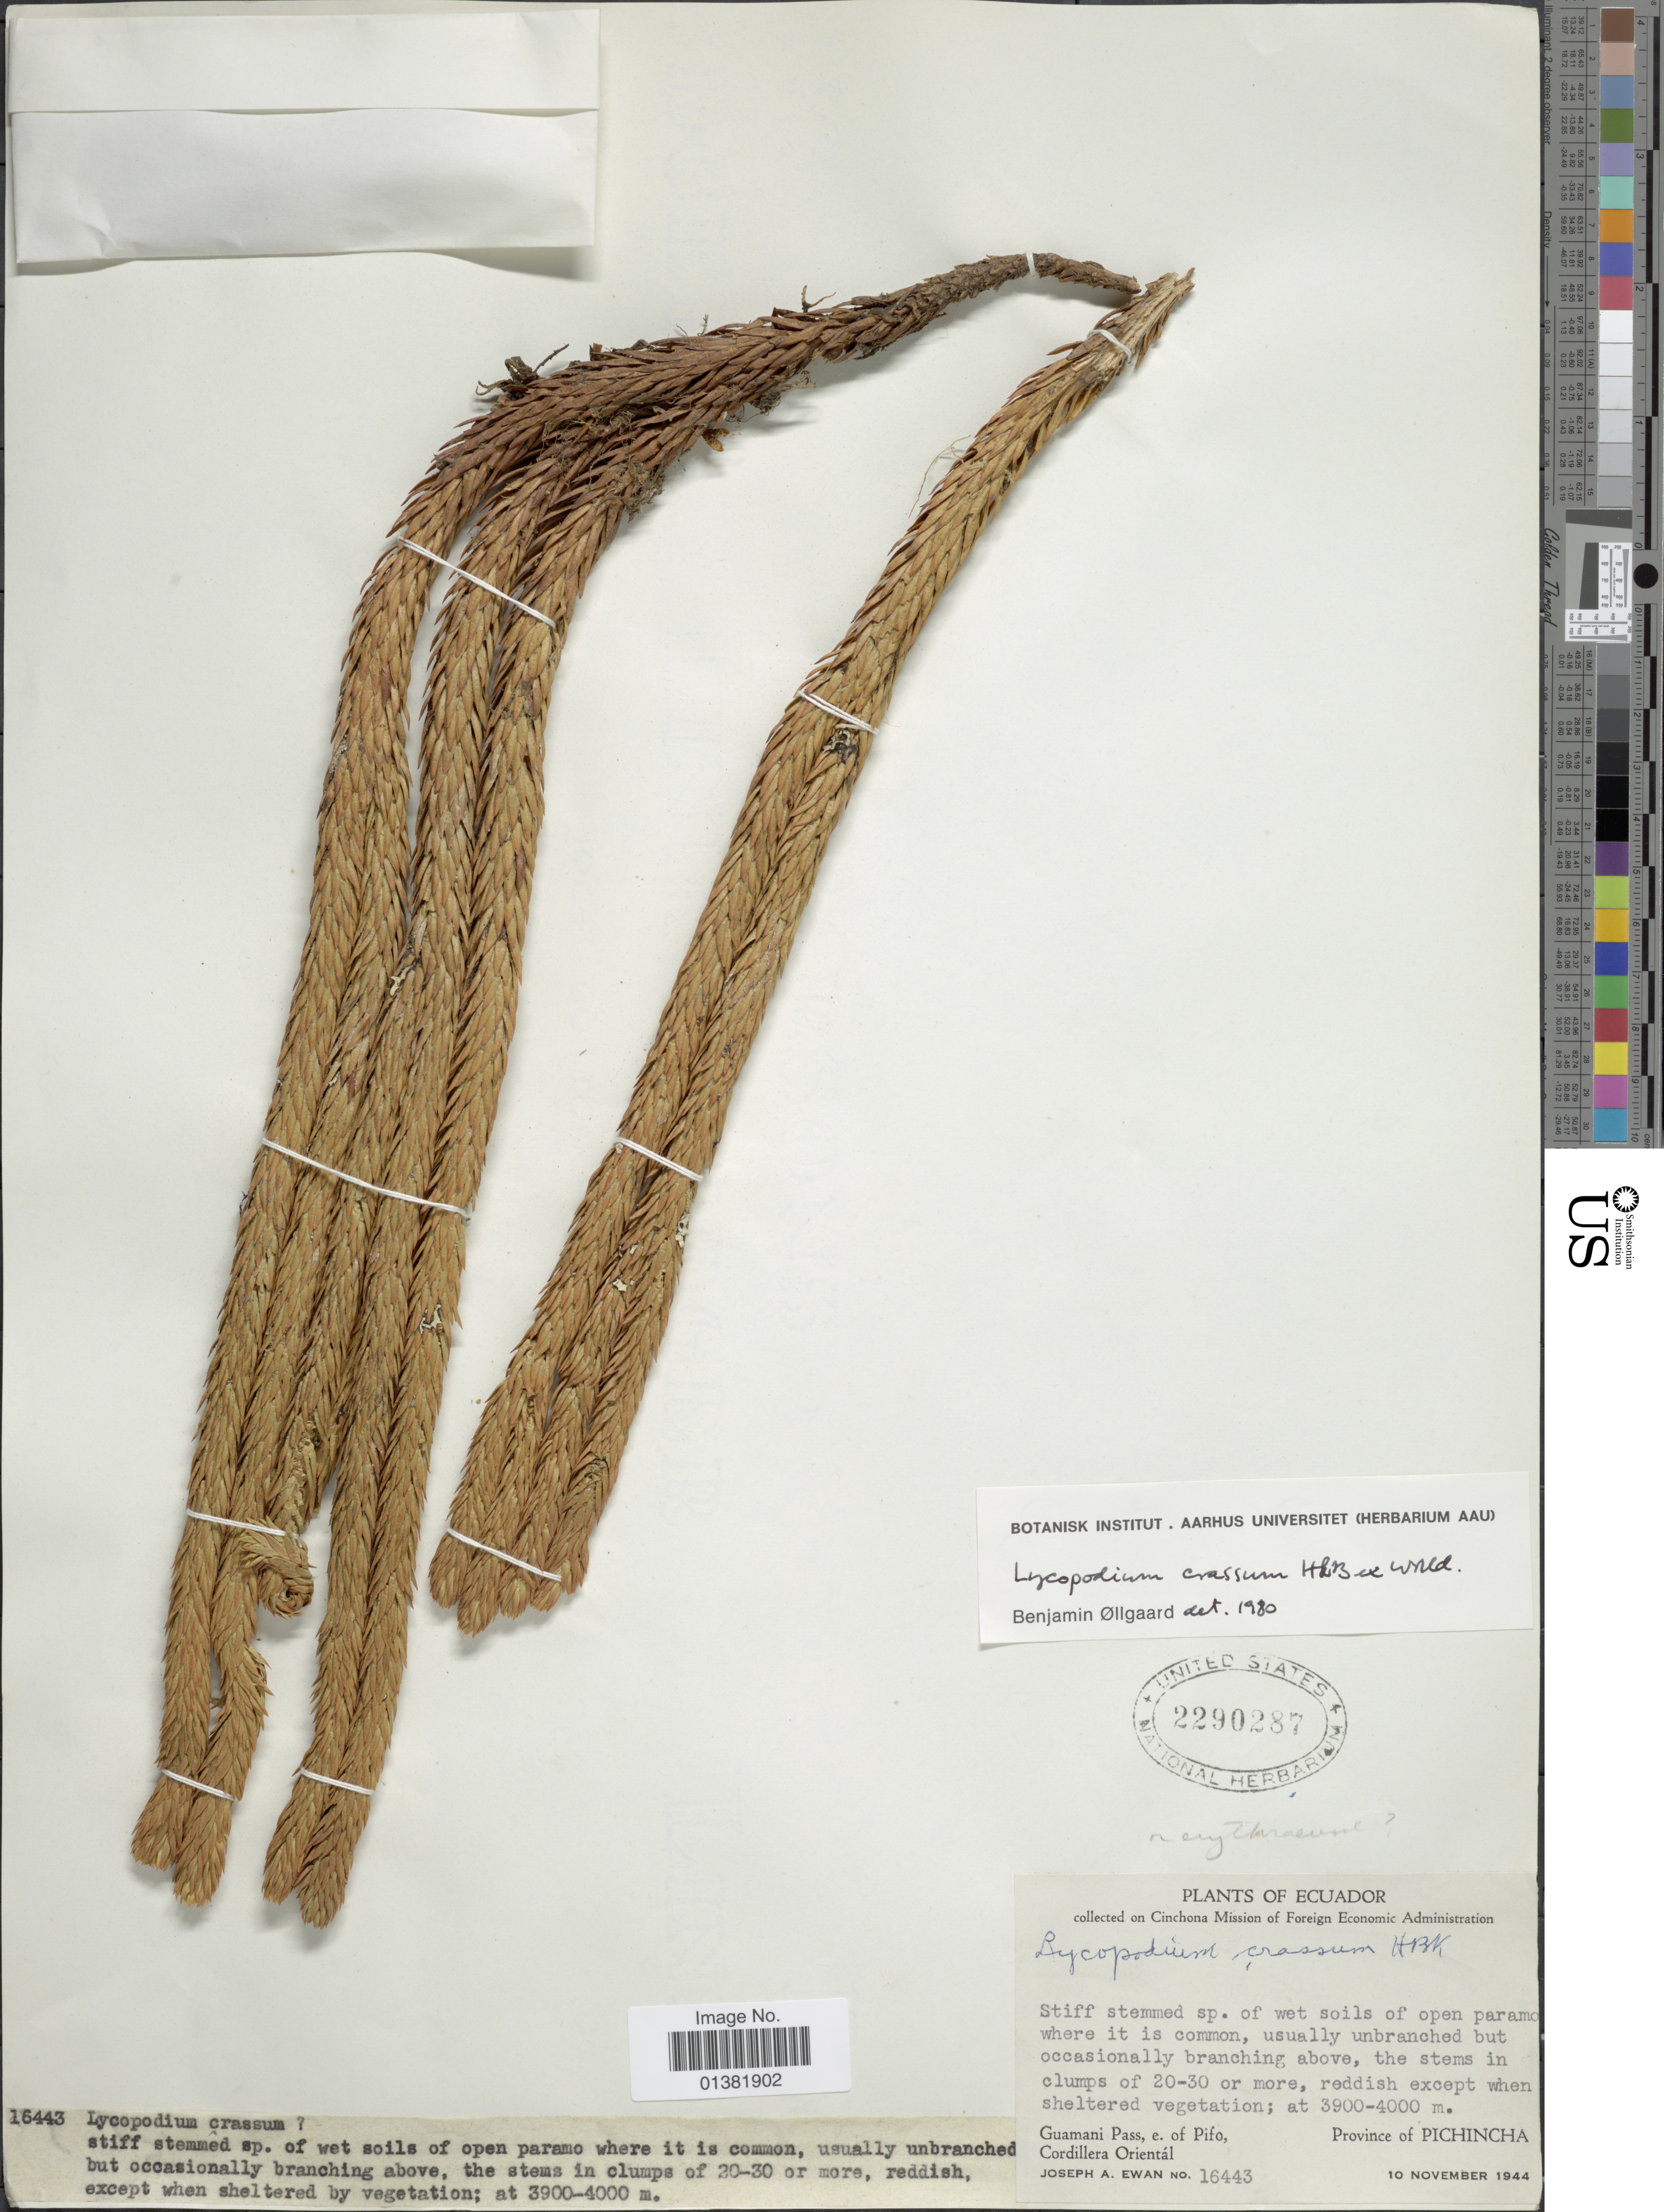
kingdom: Plantae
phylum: Tracheophyta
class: Lycopodiopsida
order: Lycopodiales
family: Lycopodiaceae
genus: Phlegmariurus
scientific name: Phlegmariurus crassus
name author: (Humb. & Bonpl. ex Willd.) B. Øllg.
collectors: J. A. Ewan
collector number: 16443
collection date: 1944-11-10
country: Ecuador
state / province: Pichincha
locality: Guamani Pass, e. of Pifo, Cordillera Orientál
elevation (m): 3900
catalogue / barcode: US 2290287